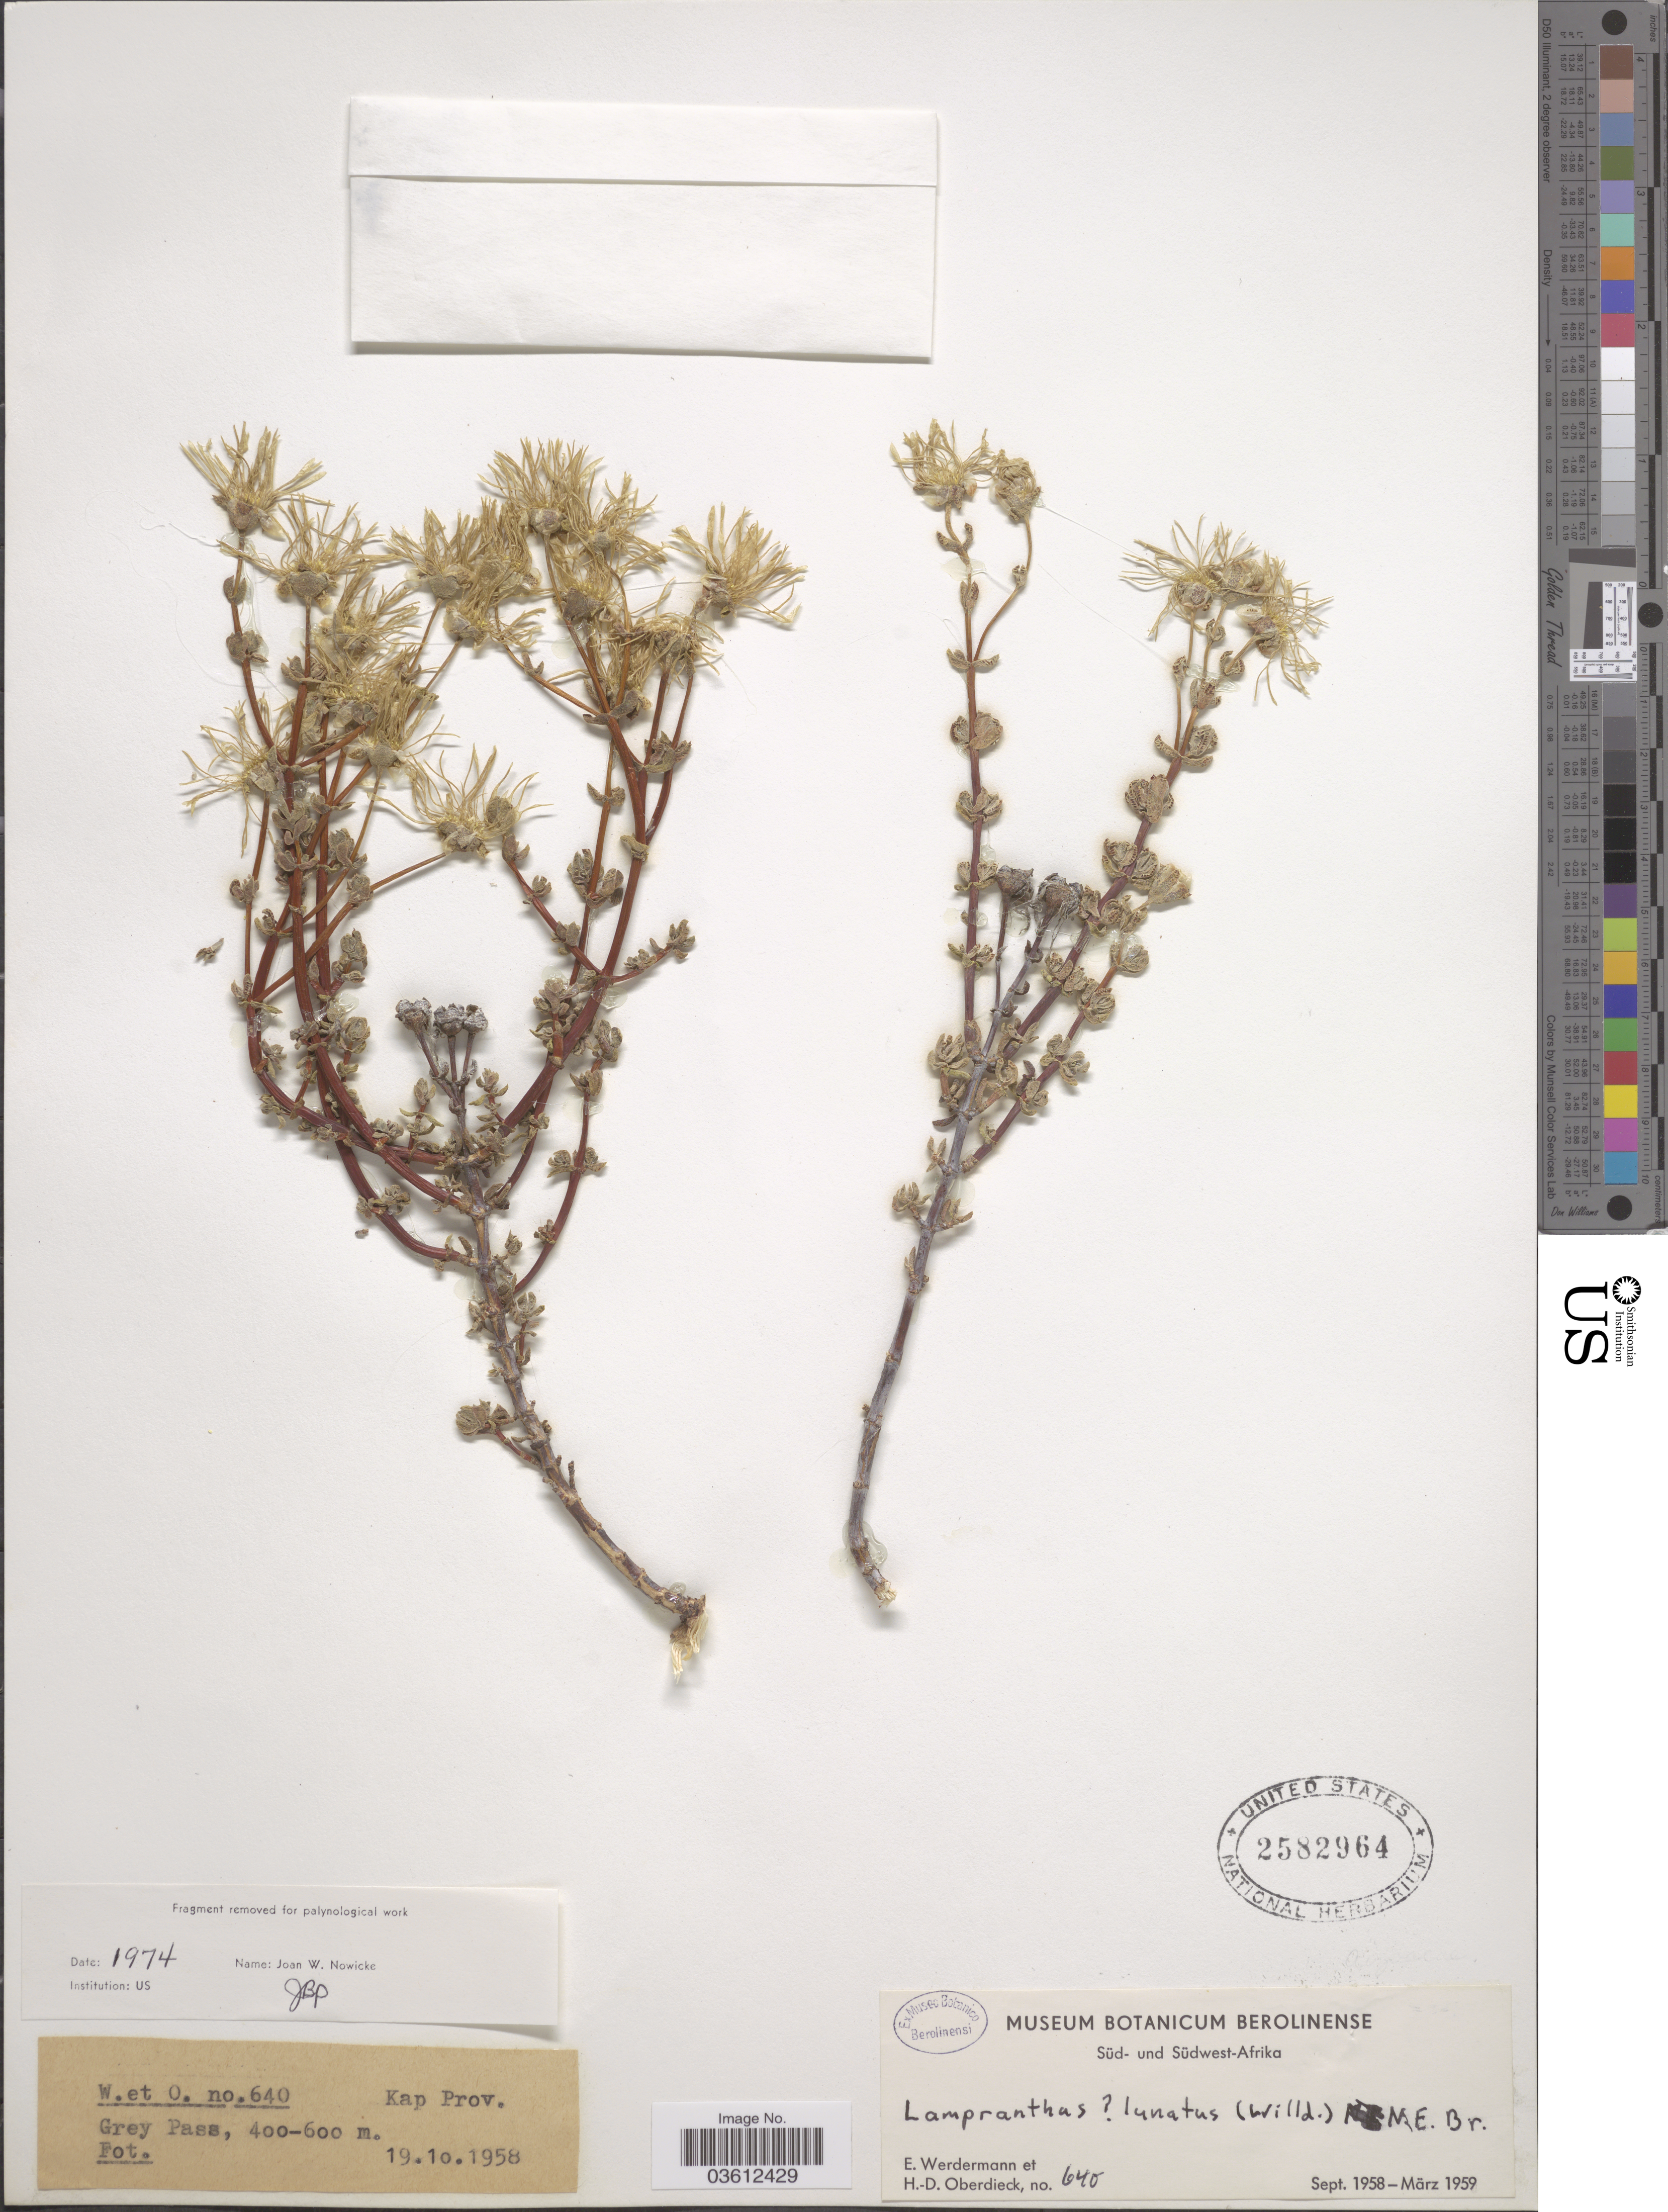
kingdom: Plantae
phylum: Tracheophyta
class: Magnoliopsida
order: Caryophyllales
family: Aizoaceae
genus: Lampranthus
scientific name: Lampranthus lunatus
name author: N.E. Br.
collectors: E. Werdermann & H. Oberdieck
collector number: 640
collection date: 1958-10-19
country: South Africa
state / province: Western Cape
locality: Kap Prov. Grey Pass.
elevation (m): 400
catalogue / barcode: US 2582964